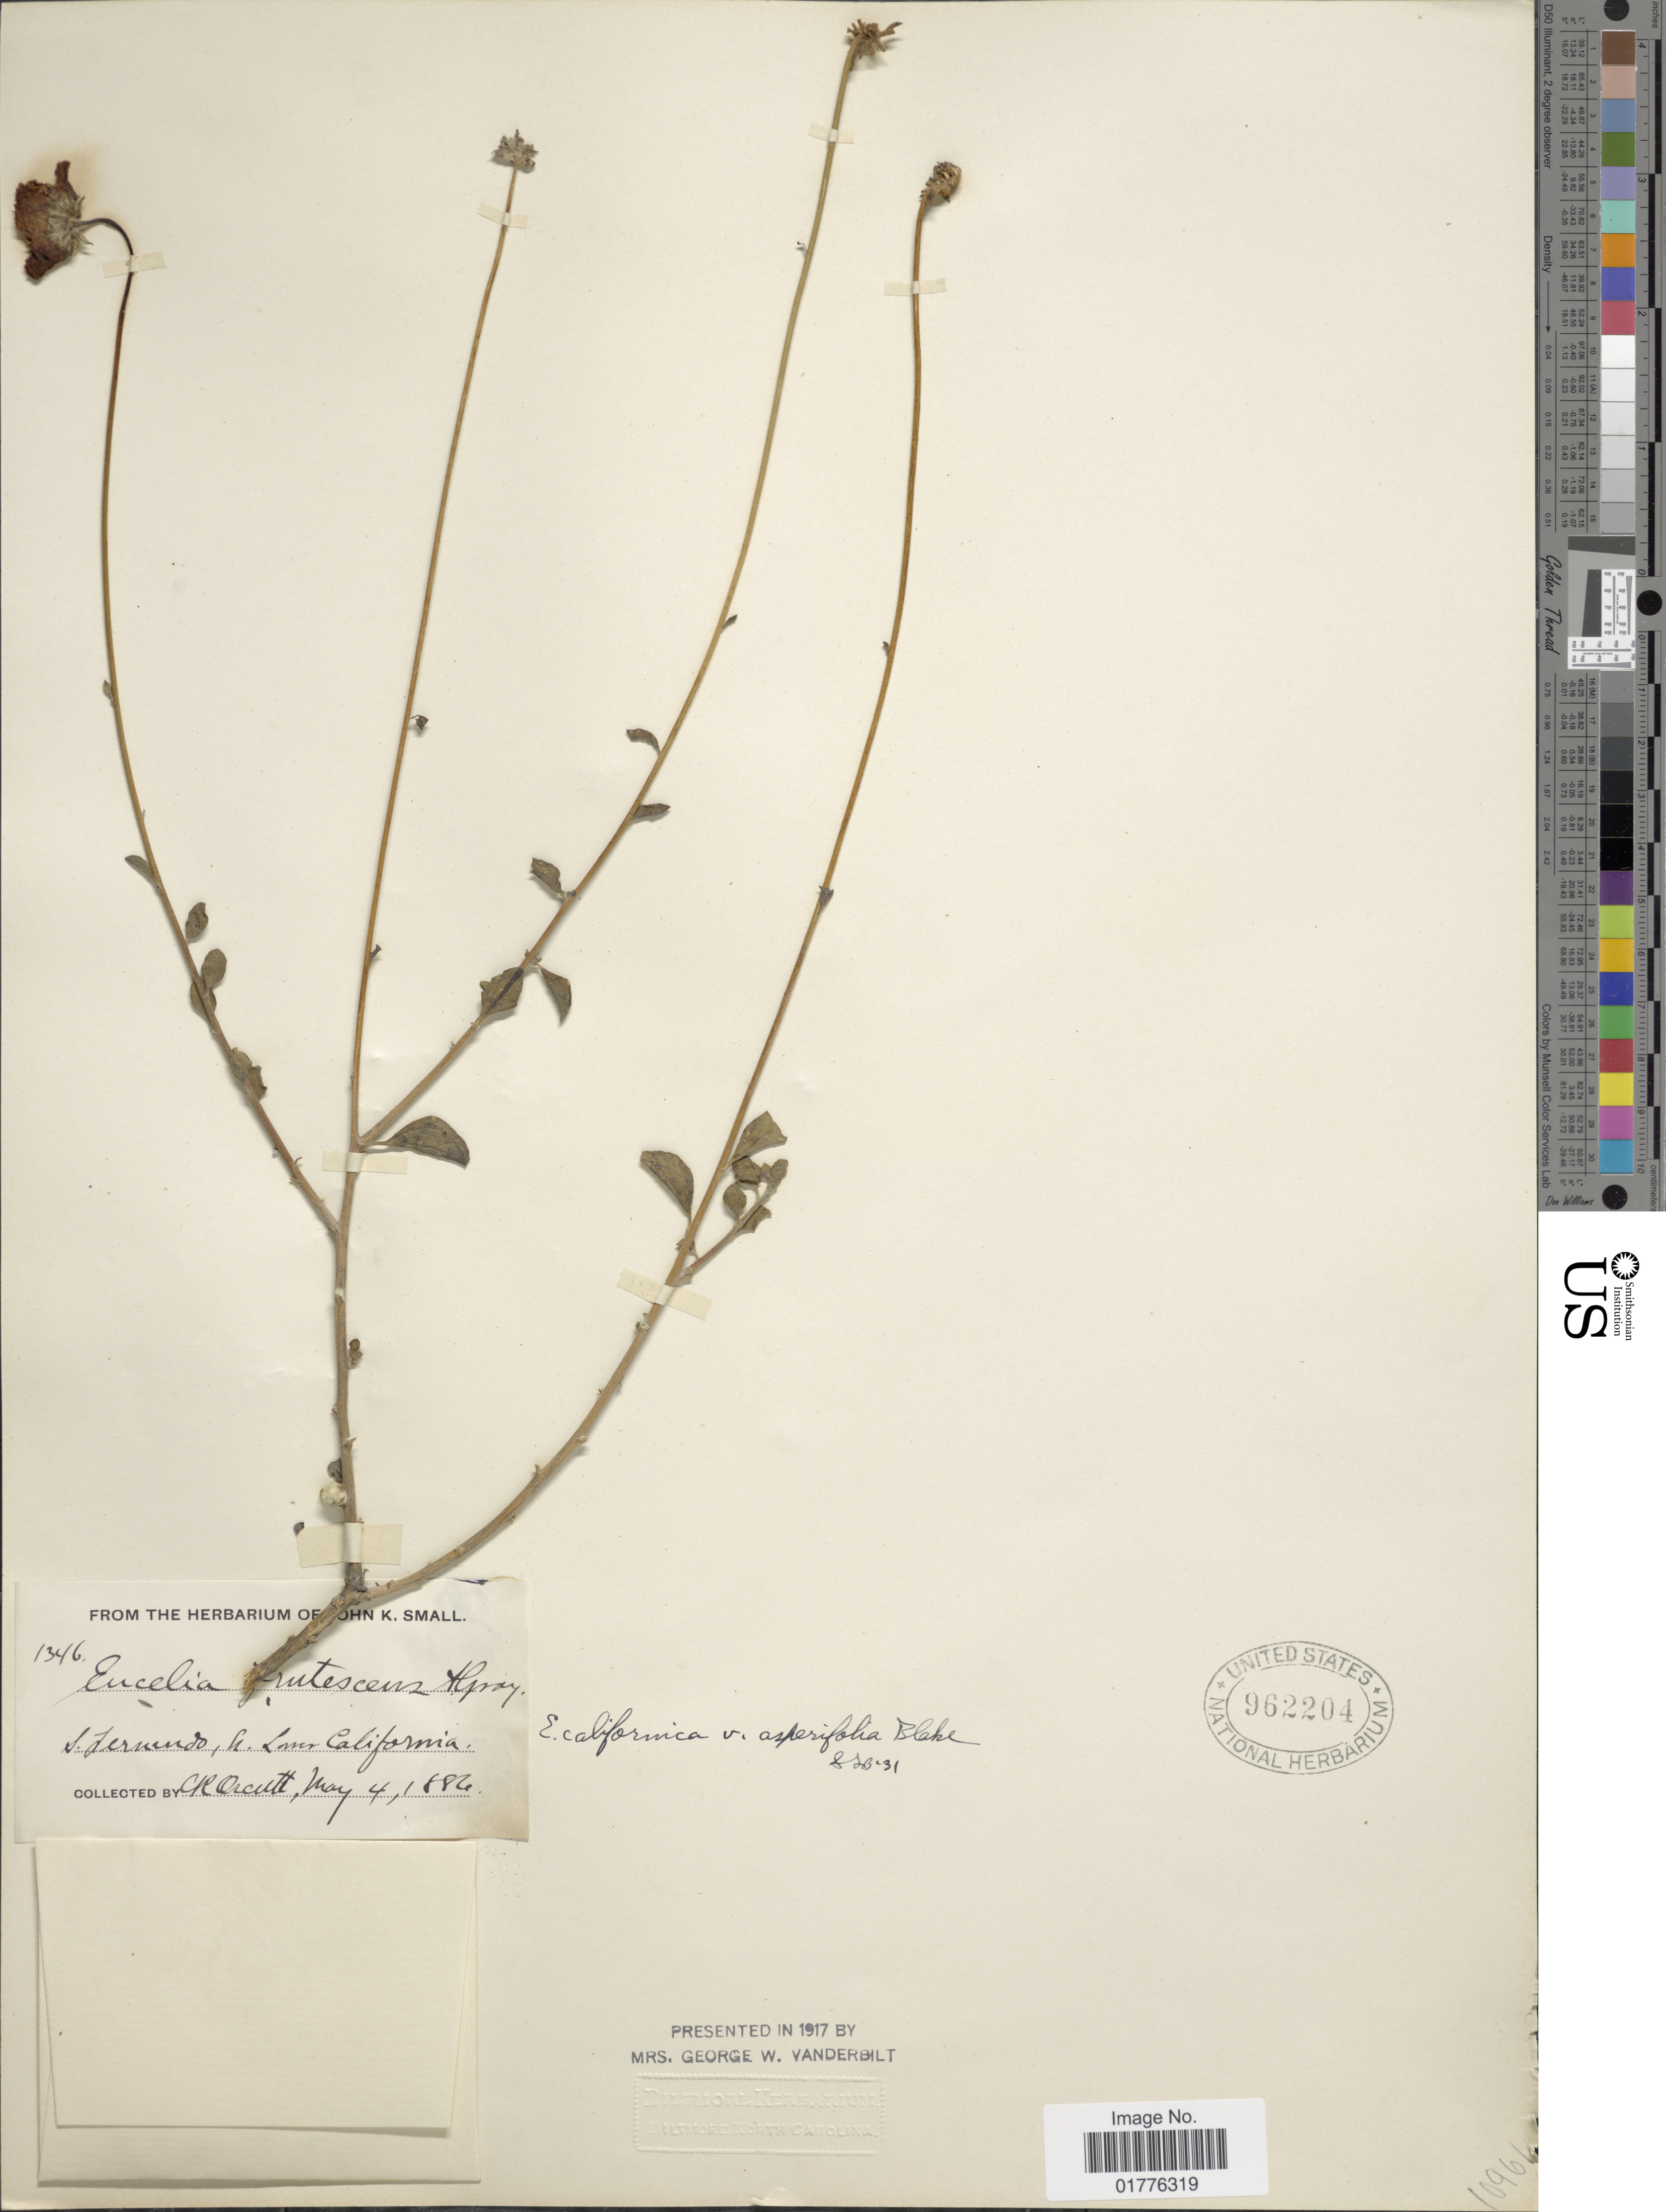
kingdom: Plantae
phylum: Tracheophyta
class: Magnoliopsida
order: Asterales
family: Asteraceae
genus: Encelia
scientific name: Encelia californica var. asperifolia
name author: S.F. Blake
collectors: C. R. Orcutt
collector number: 1346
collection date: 1886-05-04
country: Mexico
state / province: Baja California Sur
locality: S. Teruindo, N. Lower California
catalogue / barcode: US 962204